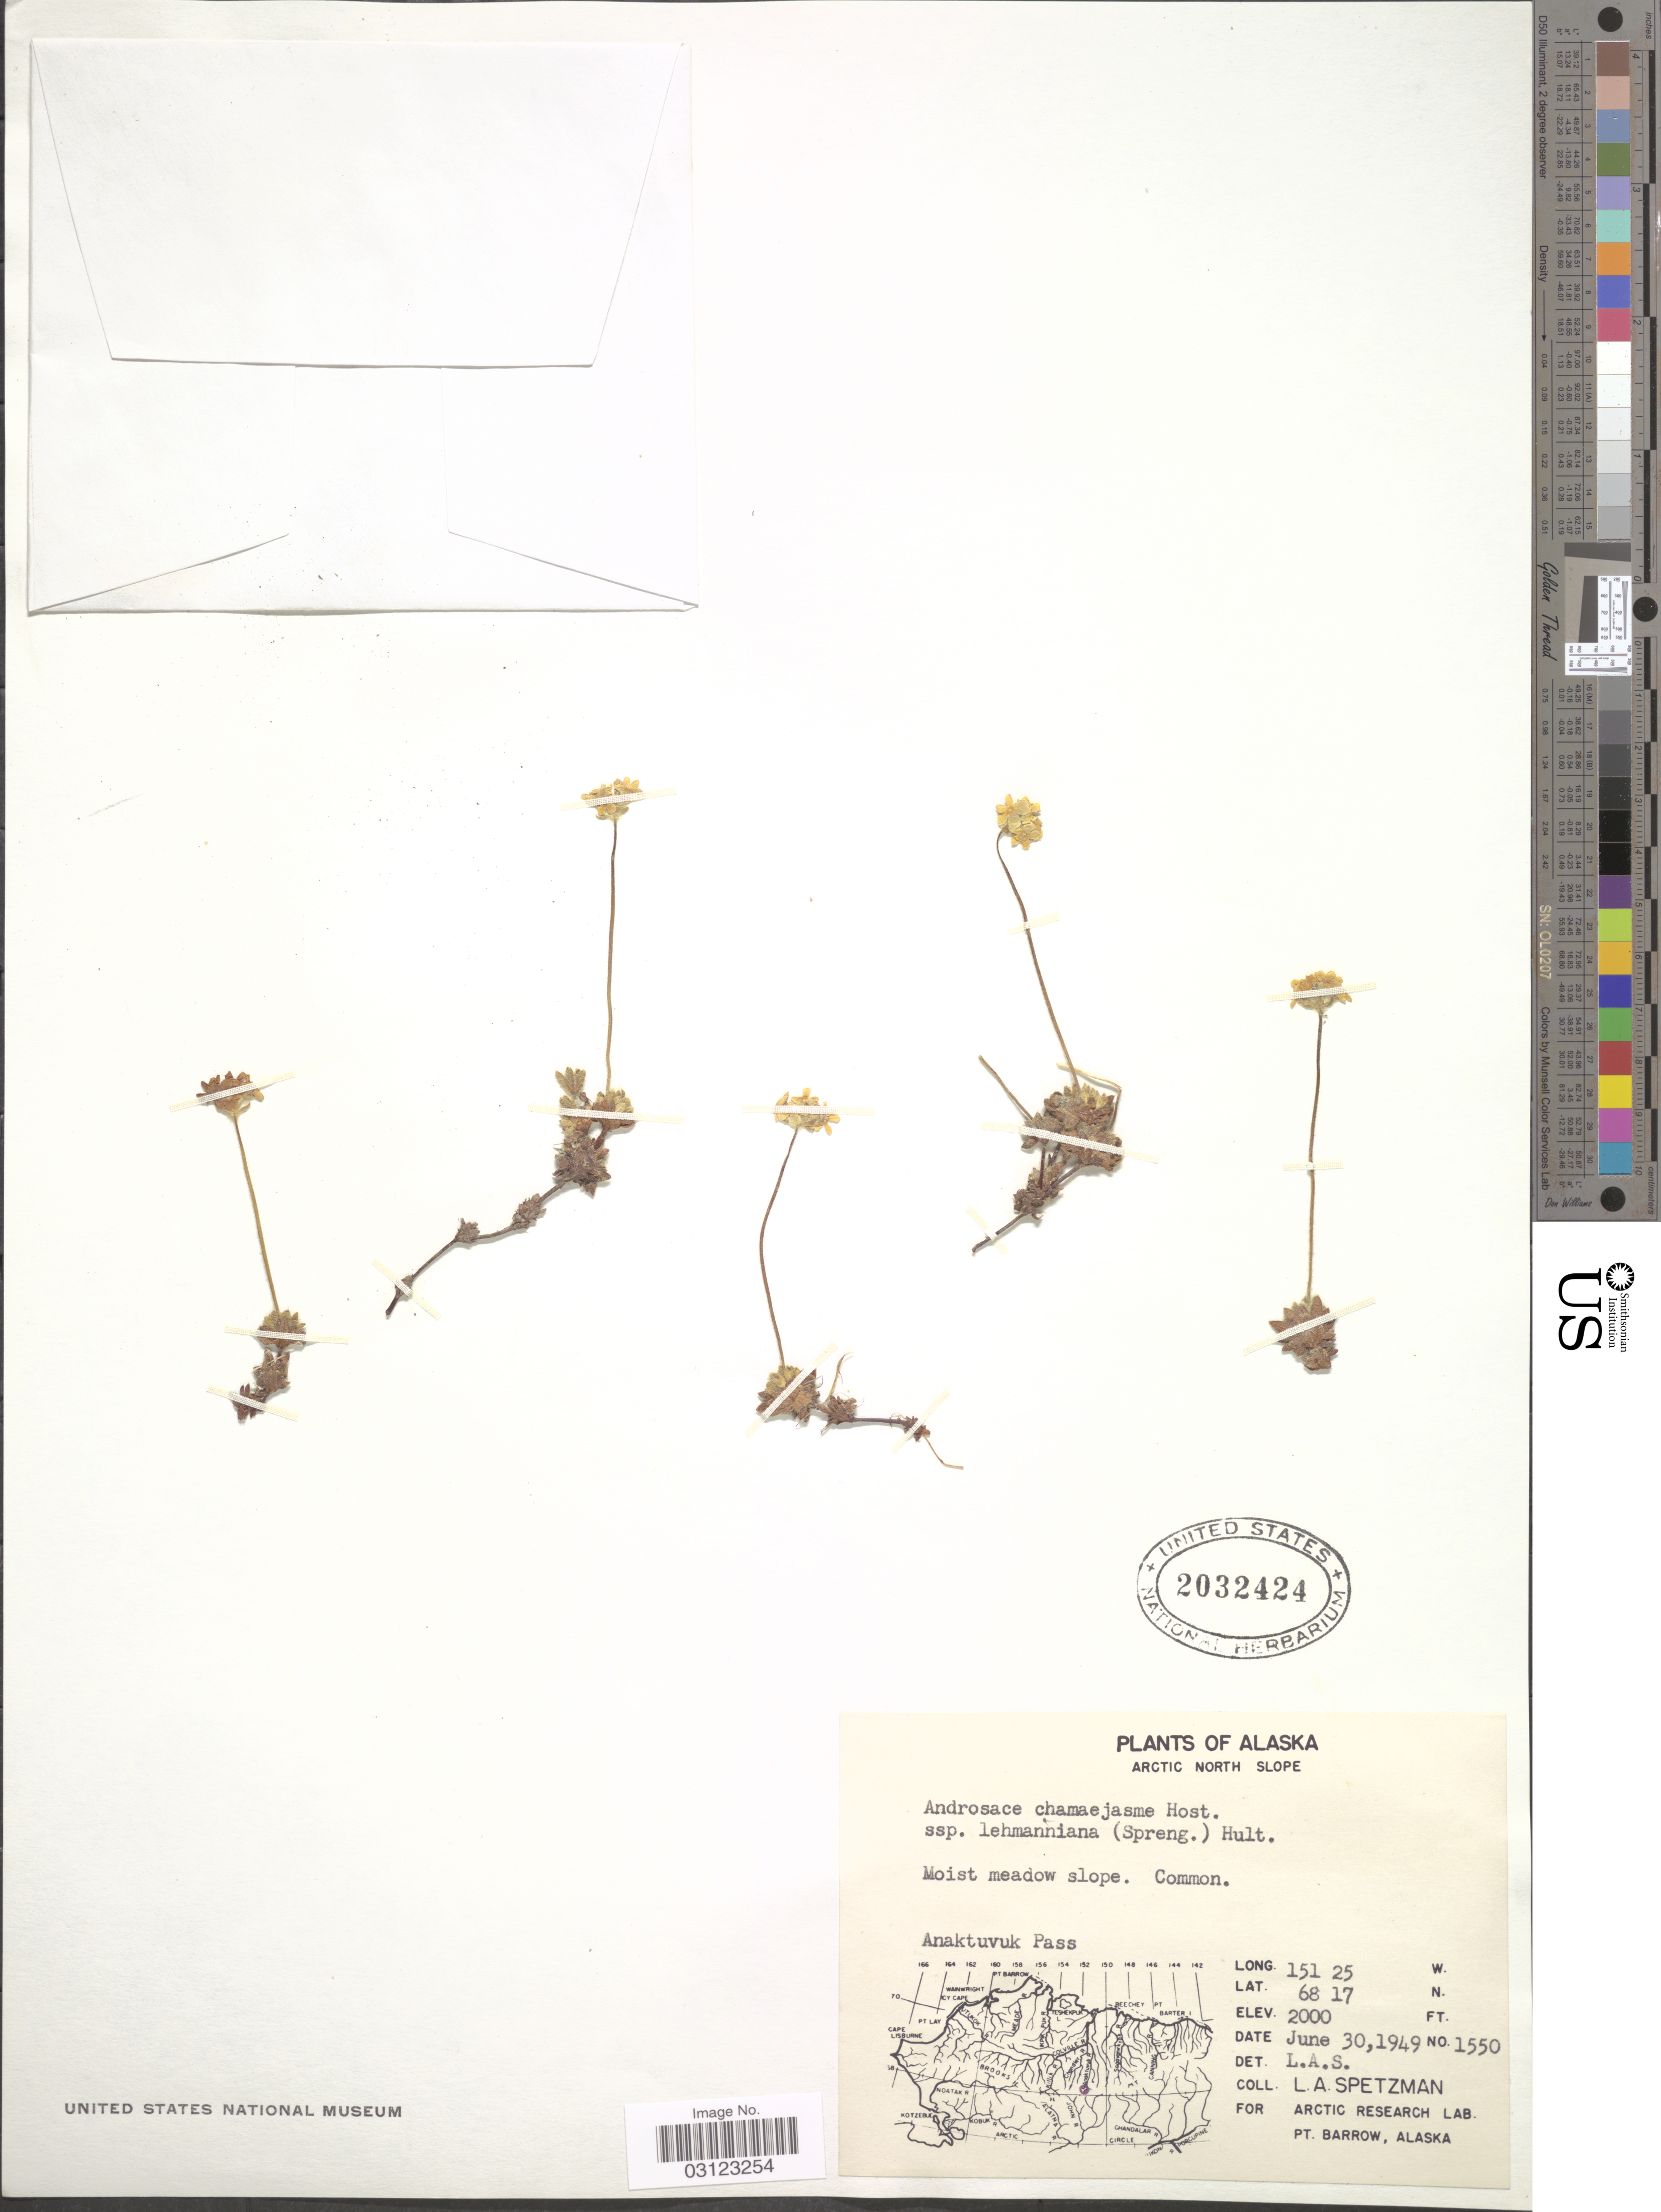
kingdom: Plantae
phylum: Tracheophyta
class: Magnoliopsida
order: Ericales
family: Primulaceae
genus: Androsace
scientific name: Androsace chamaejasme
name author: Wulfen ex Host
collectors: L. Spetzman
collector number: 1550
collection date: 1949-06-30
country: United States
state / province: Alaska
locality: Arctic North Slope. Anaktuvuk Pass.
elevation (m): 610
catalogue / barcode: US 2032424